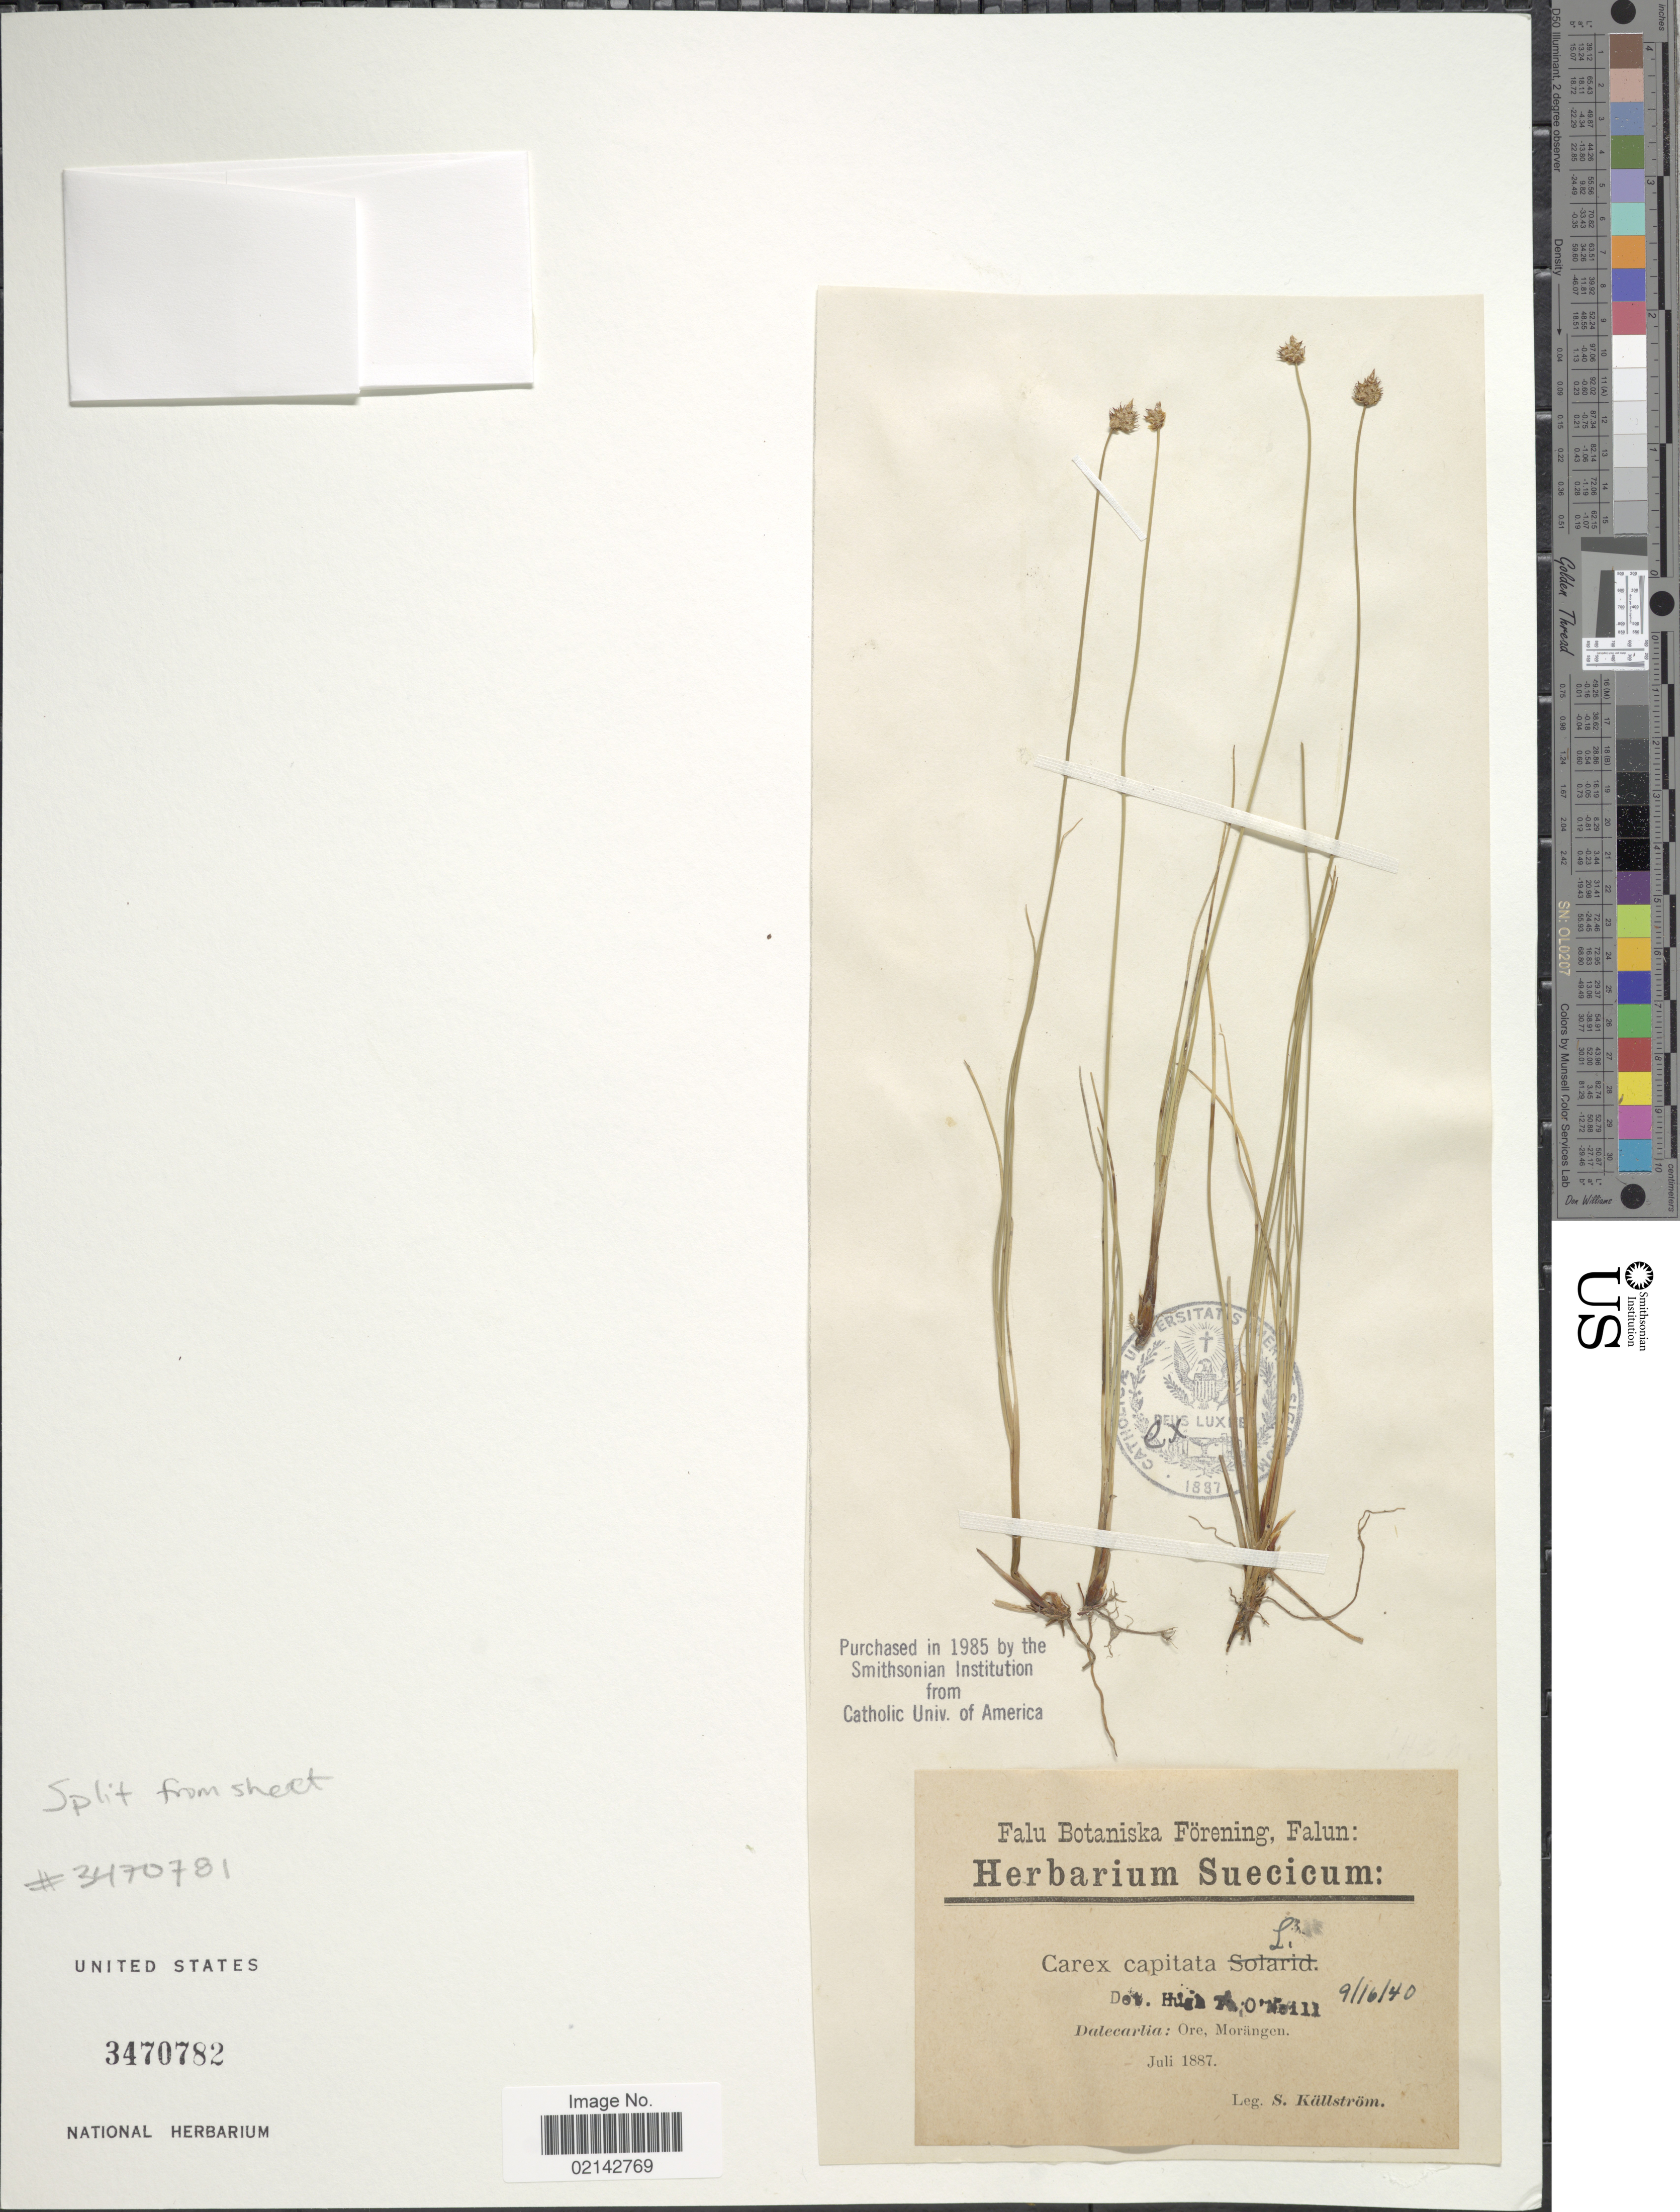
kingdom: Plantae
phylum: Tracheophyta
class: Liliopsida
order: Poales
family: Cyperaceae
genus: Carex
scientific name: Carex capitata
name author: L.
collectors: S. Källström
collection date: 1887-07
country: Sweden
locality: Dalecarlia: Ore, Morangen.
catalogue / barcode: US 3470782